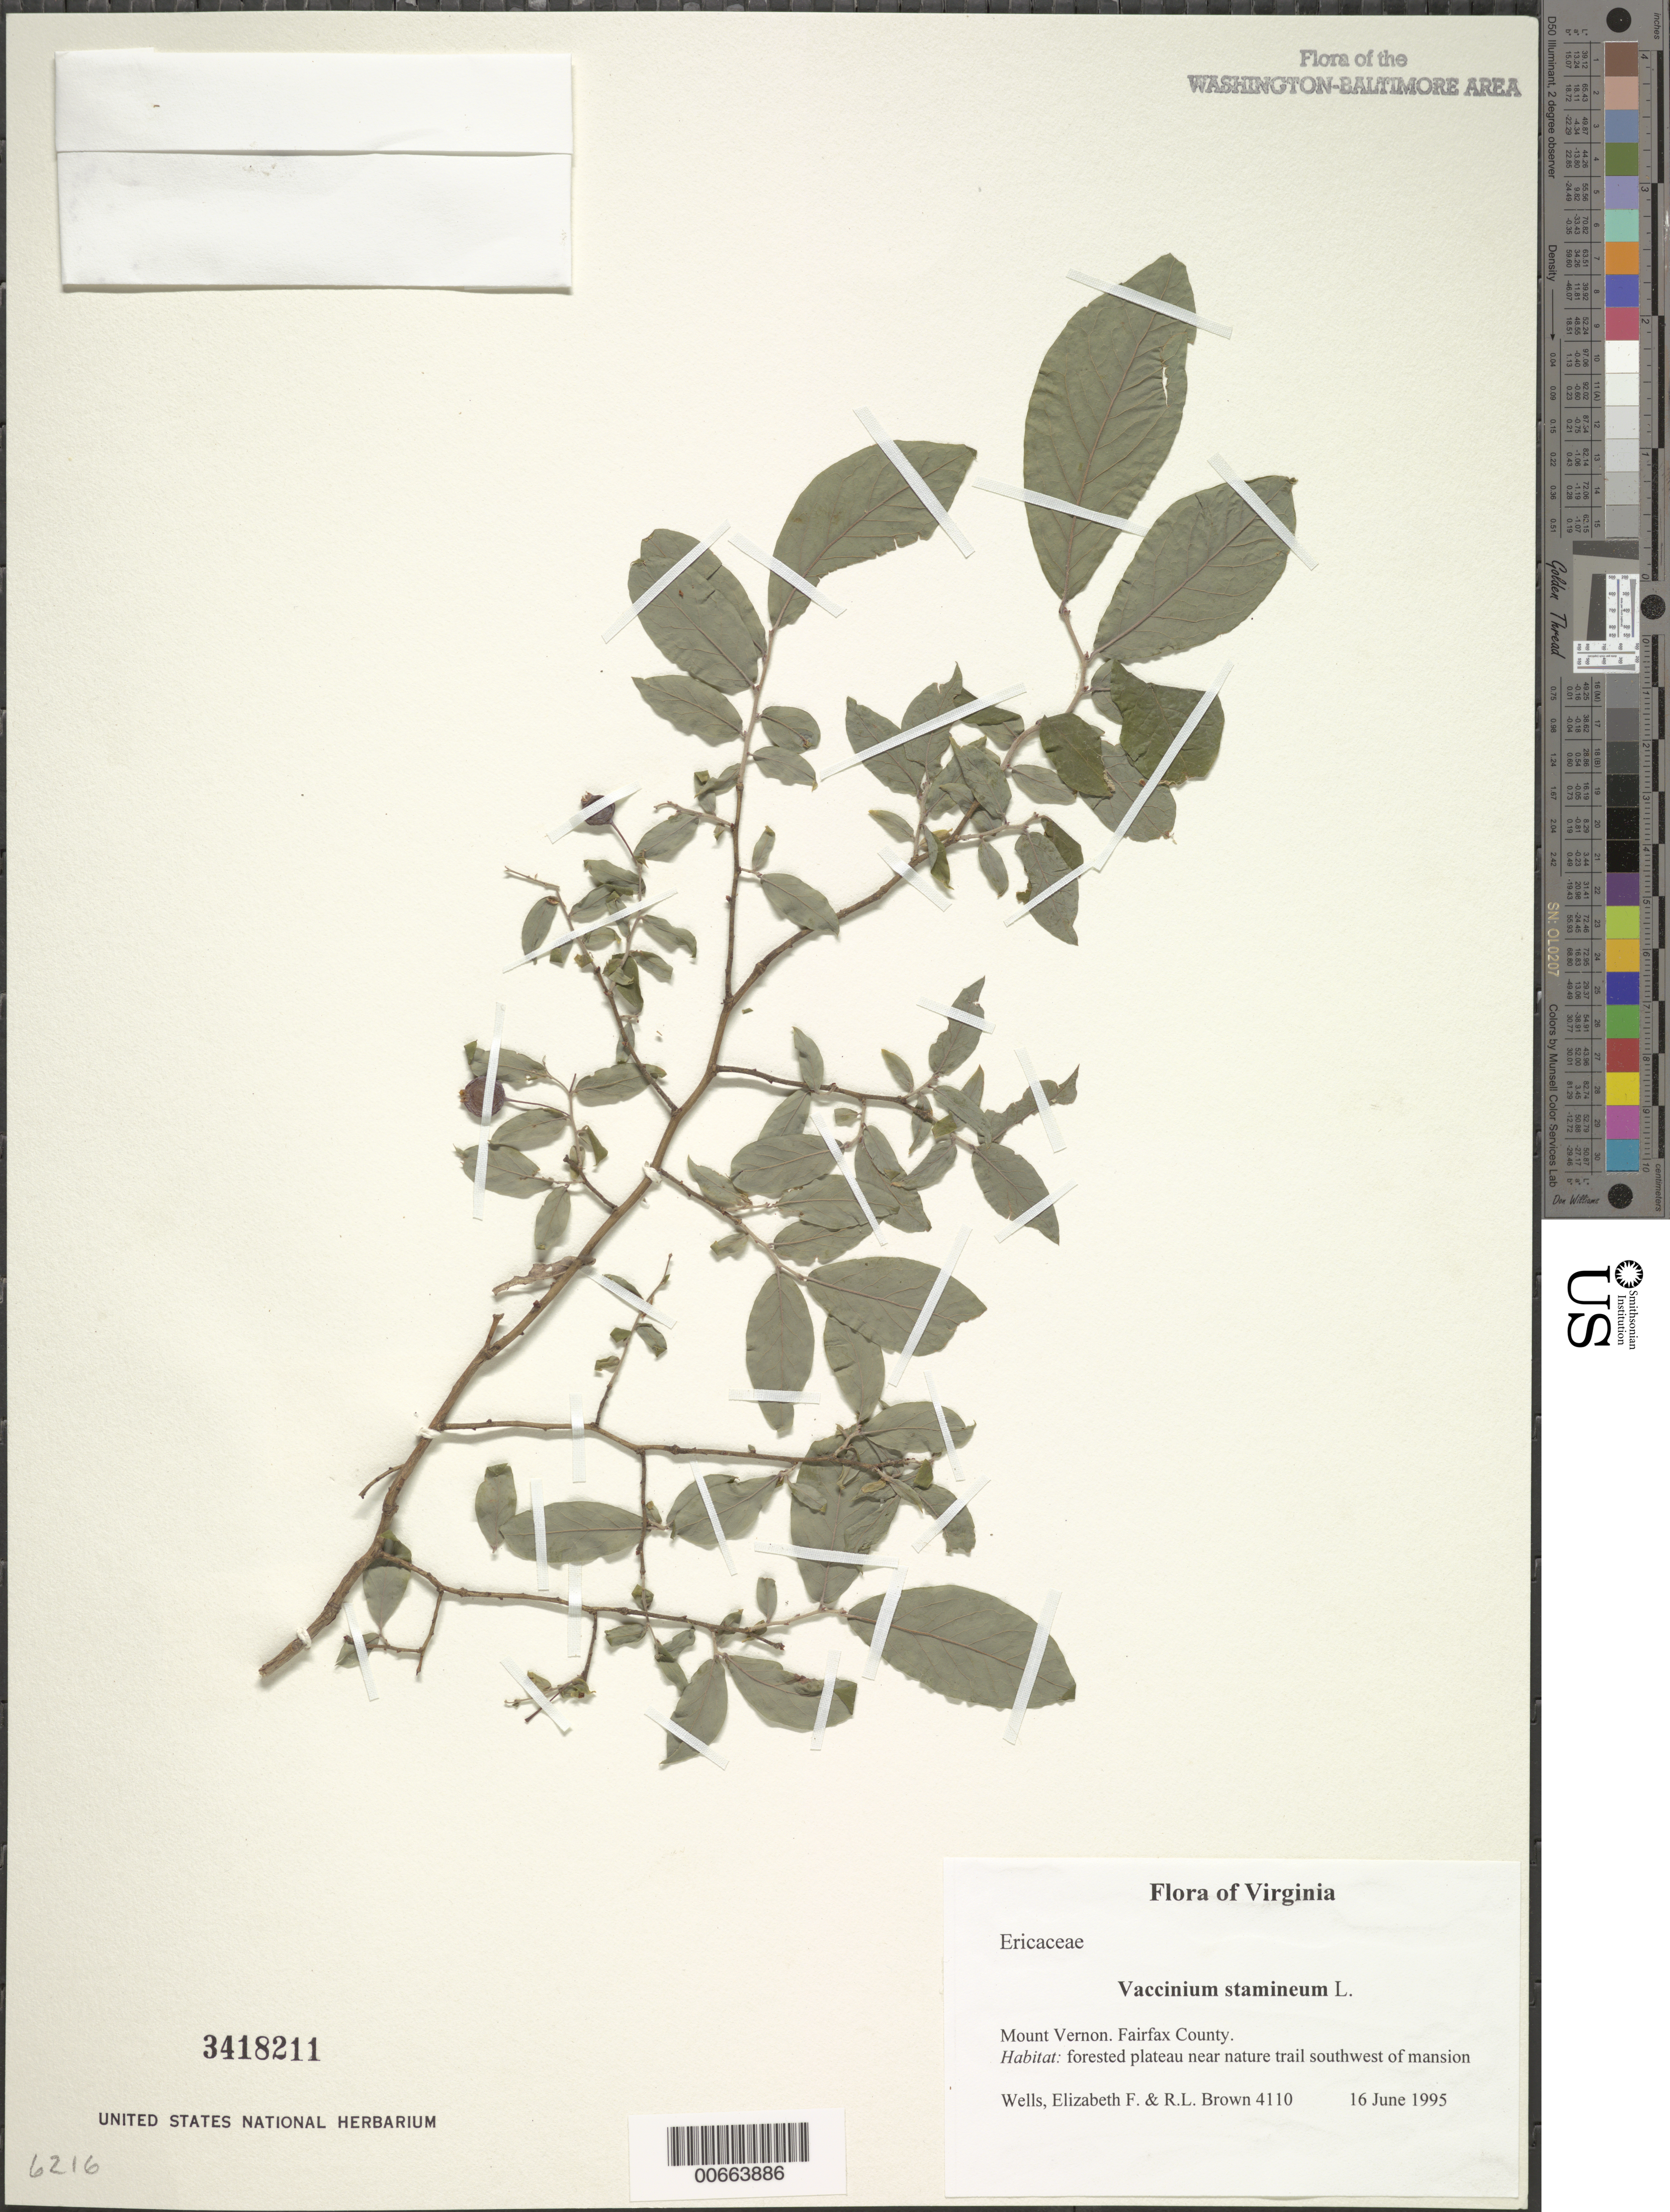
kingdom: Plantae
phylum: Tracheophyta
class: Magnoliopsida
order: Ericales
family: Ericaceae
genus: Vaccinium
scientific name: Vaccinium stamineum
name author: L.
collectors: E. F. Wells & R. L. Brown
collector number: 4110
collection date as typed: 16 Jun 1995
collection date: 1995-06-16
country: United States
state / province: Virginia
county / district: Fairfax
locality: Mount Vernon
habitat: forested plateau near nature trail southwest of mansion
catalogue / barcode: US 3418211